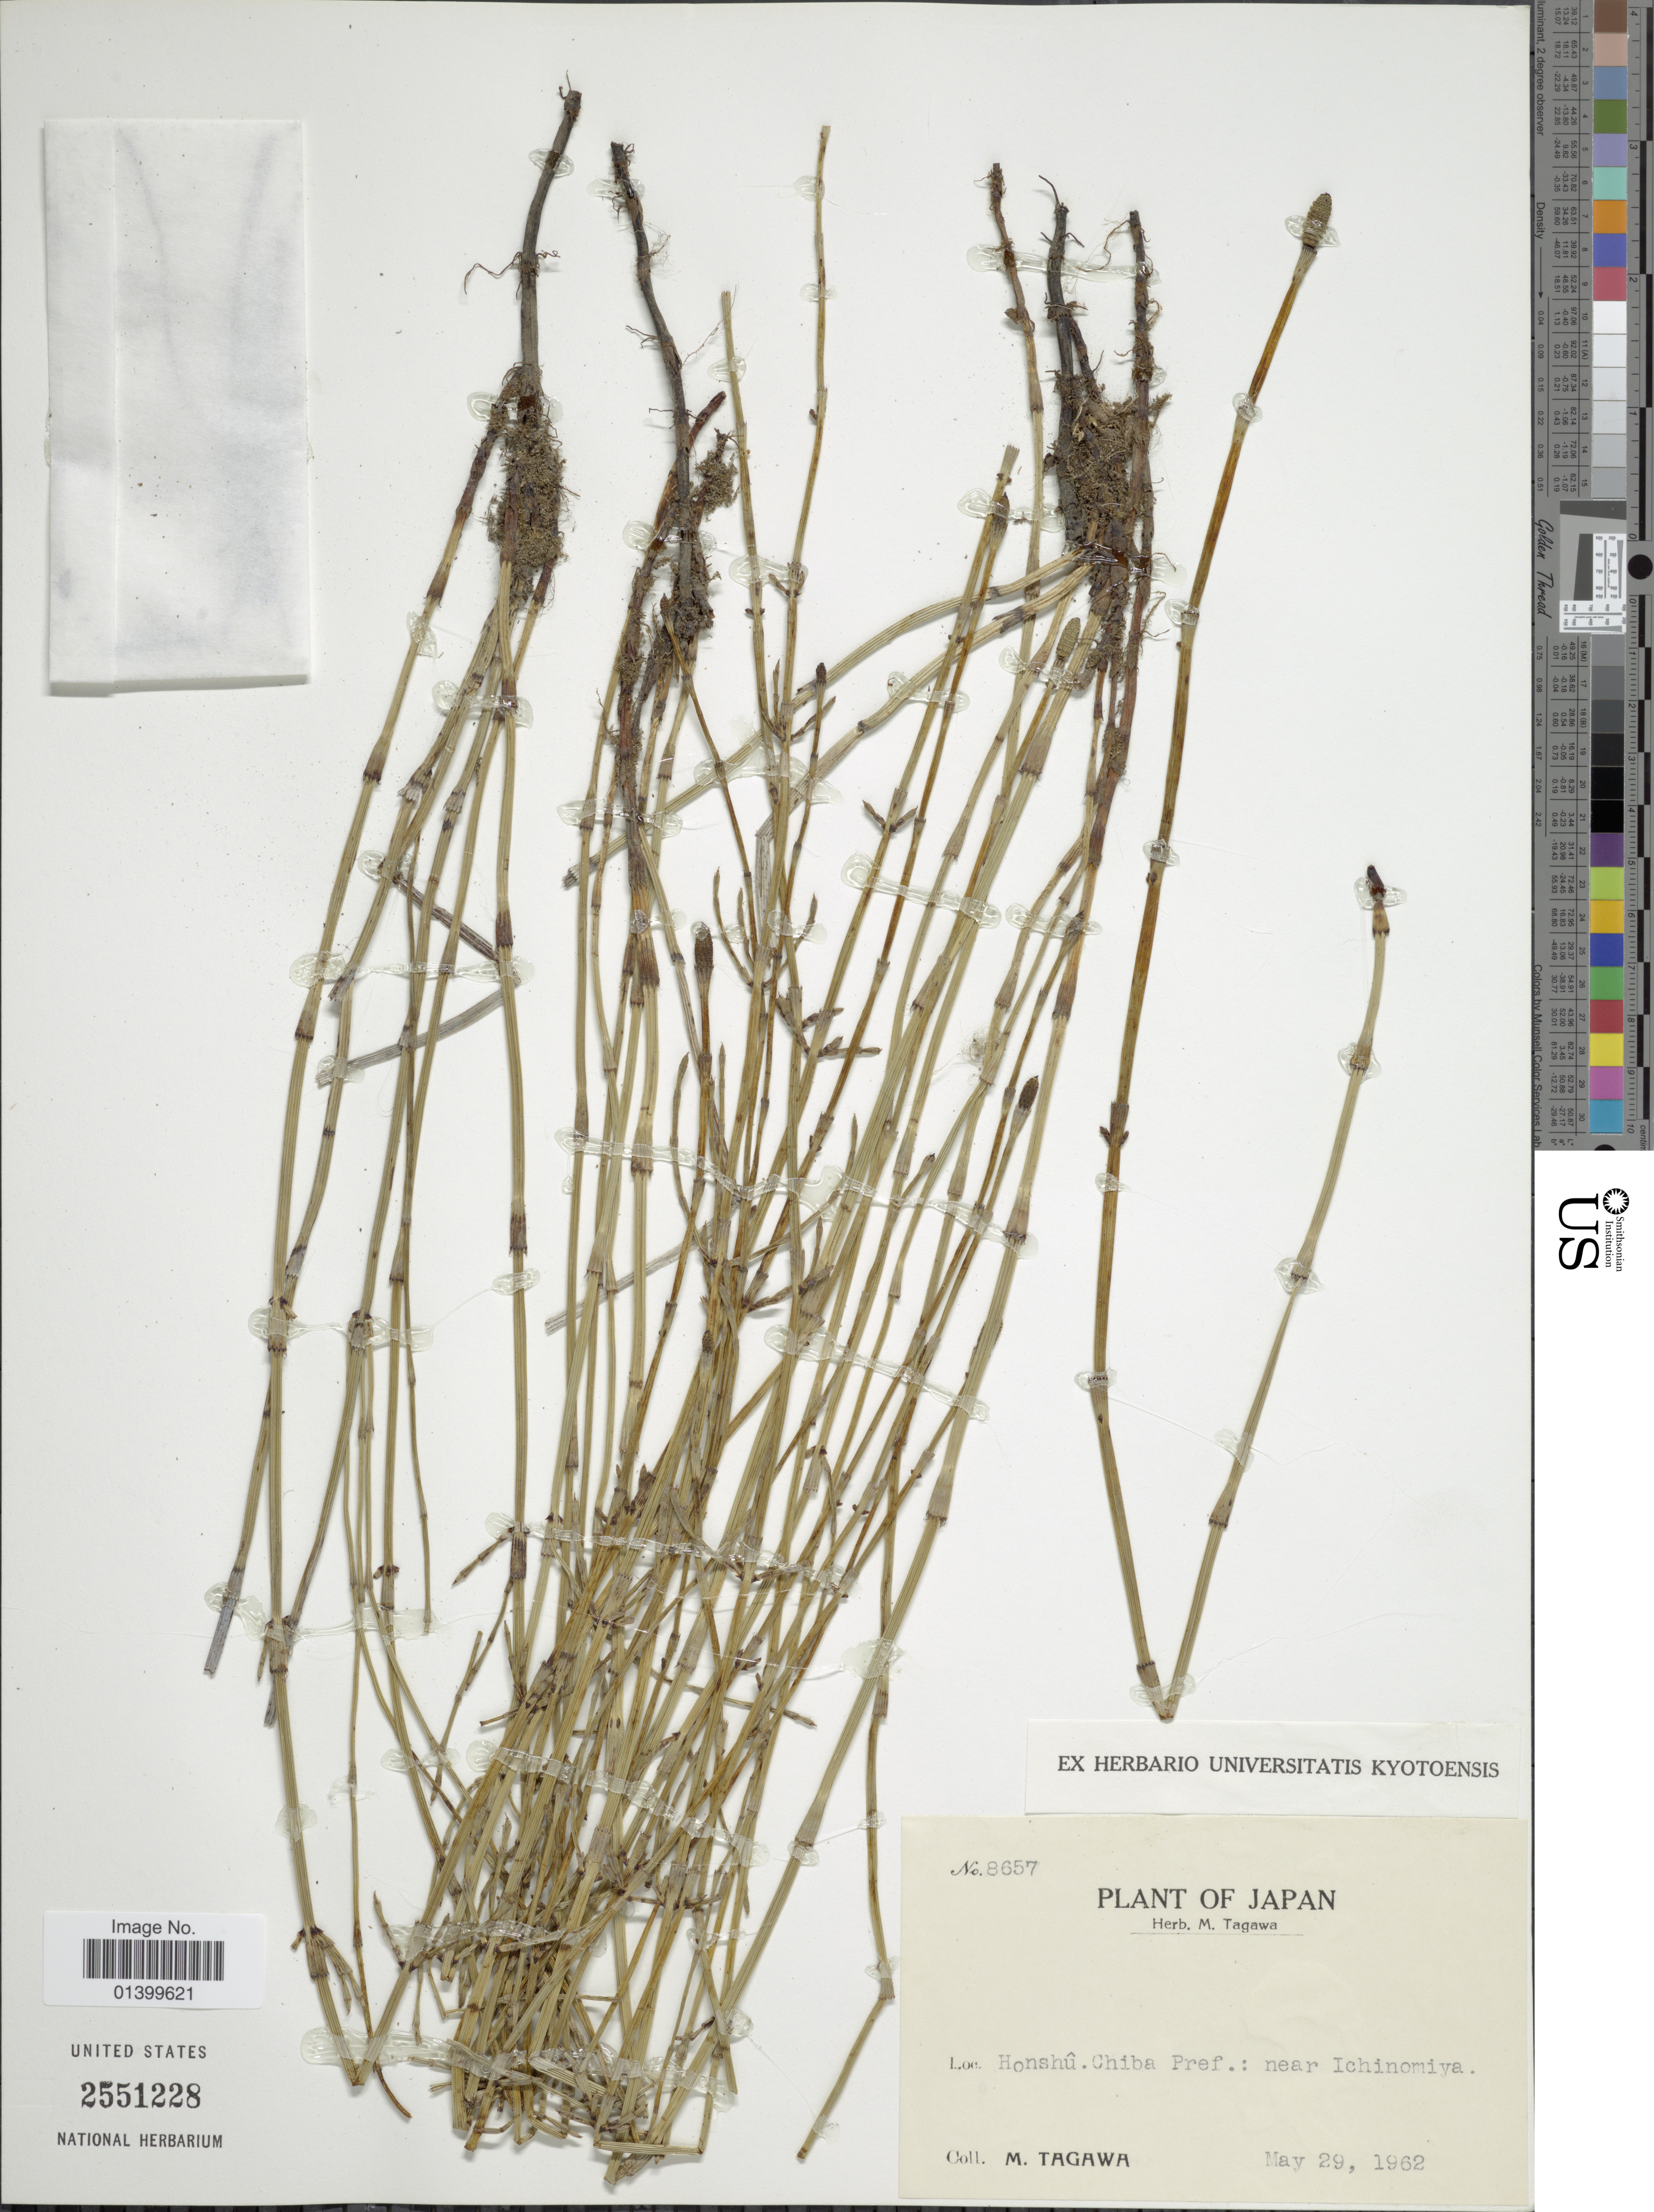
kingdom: Plantae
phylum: Tracheophyta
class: Polypodiopsida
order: Equisetales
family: Equisetaceae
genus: Equisetum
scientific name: Equisetum sp.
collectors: M. Tagawa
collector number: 8657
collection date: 1962-05-29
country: Japan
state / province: Tiba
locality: Plant of Japan. Honshû. Chiba Pref.: near Ichinomiya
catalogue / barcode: US 2551228